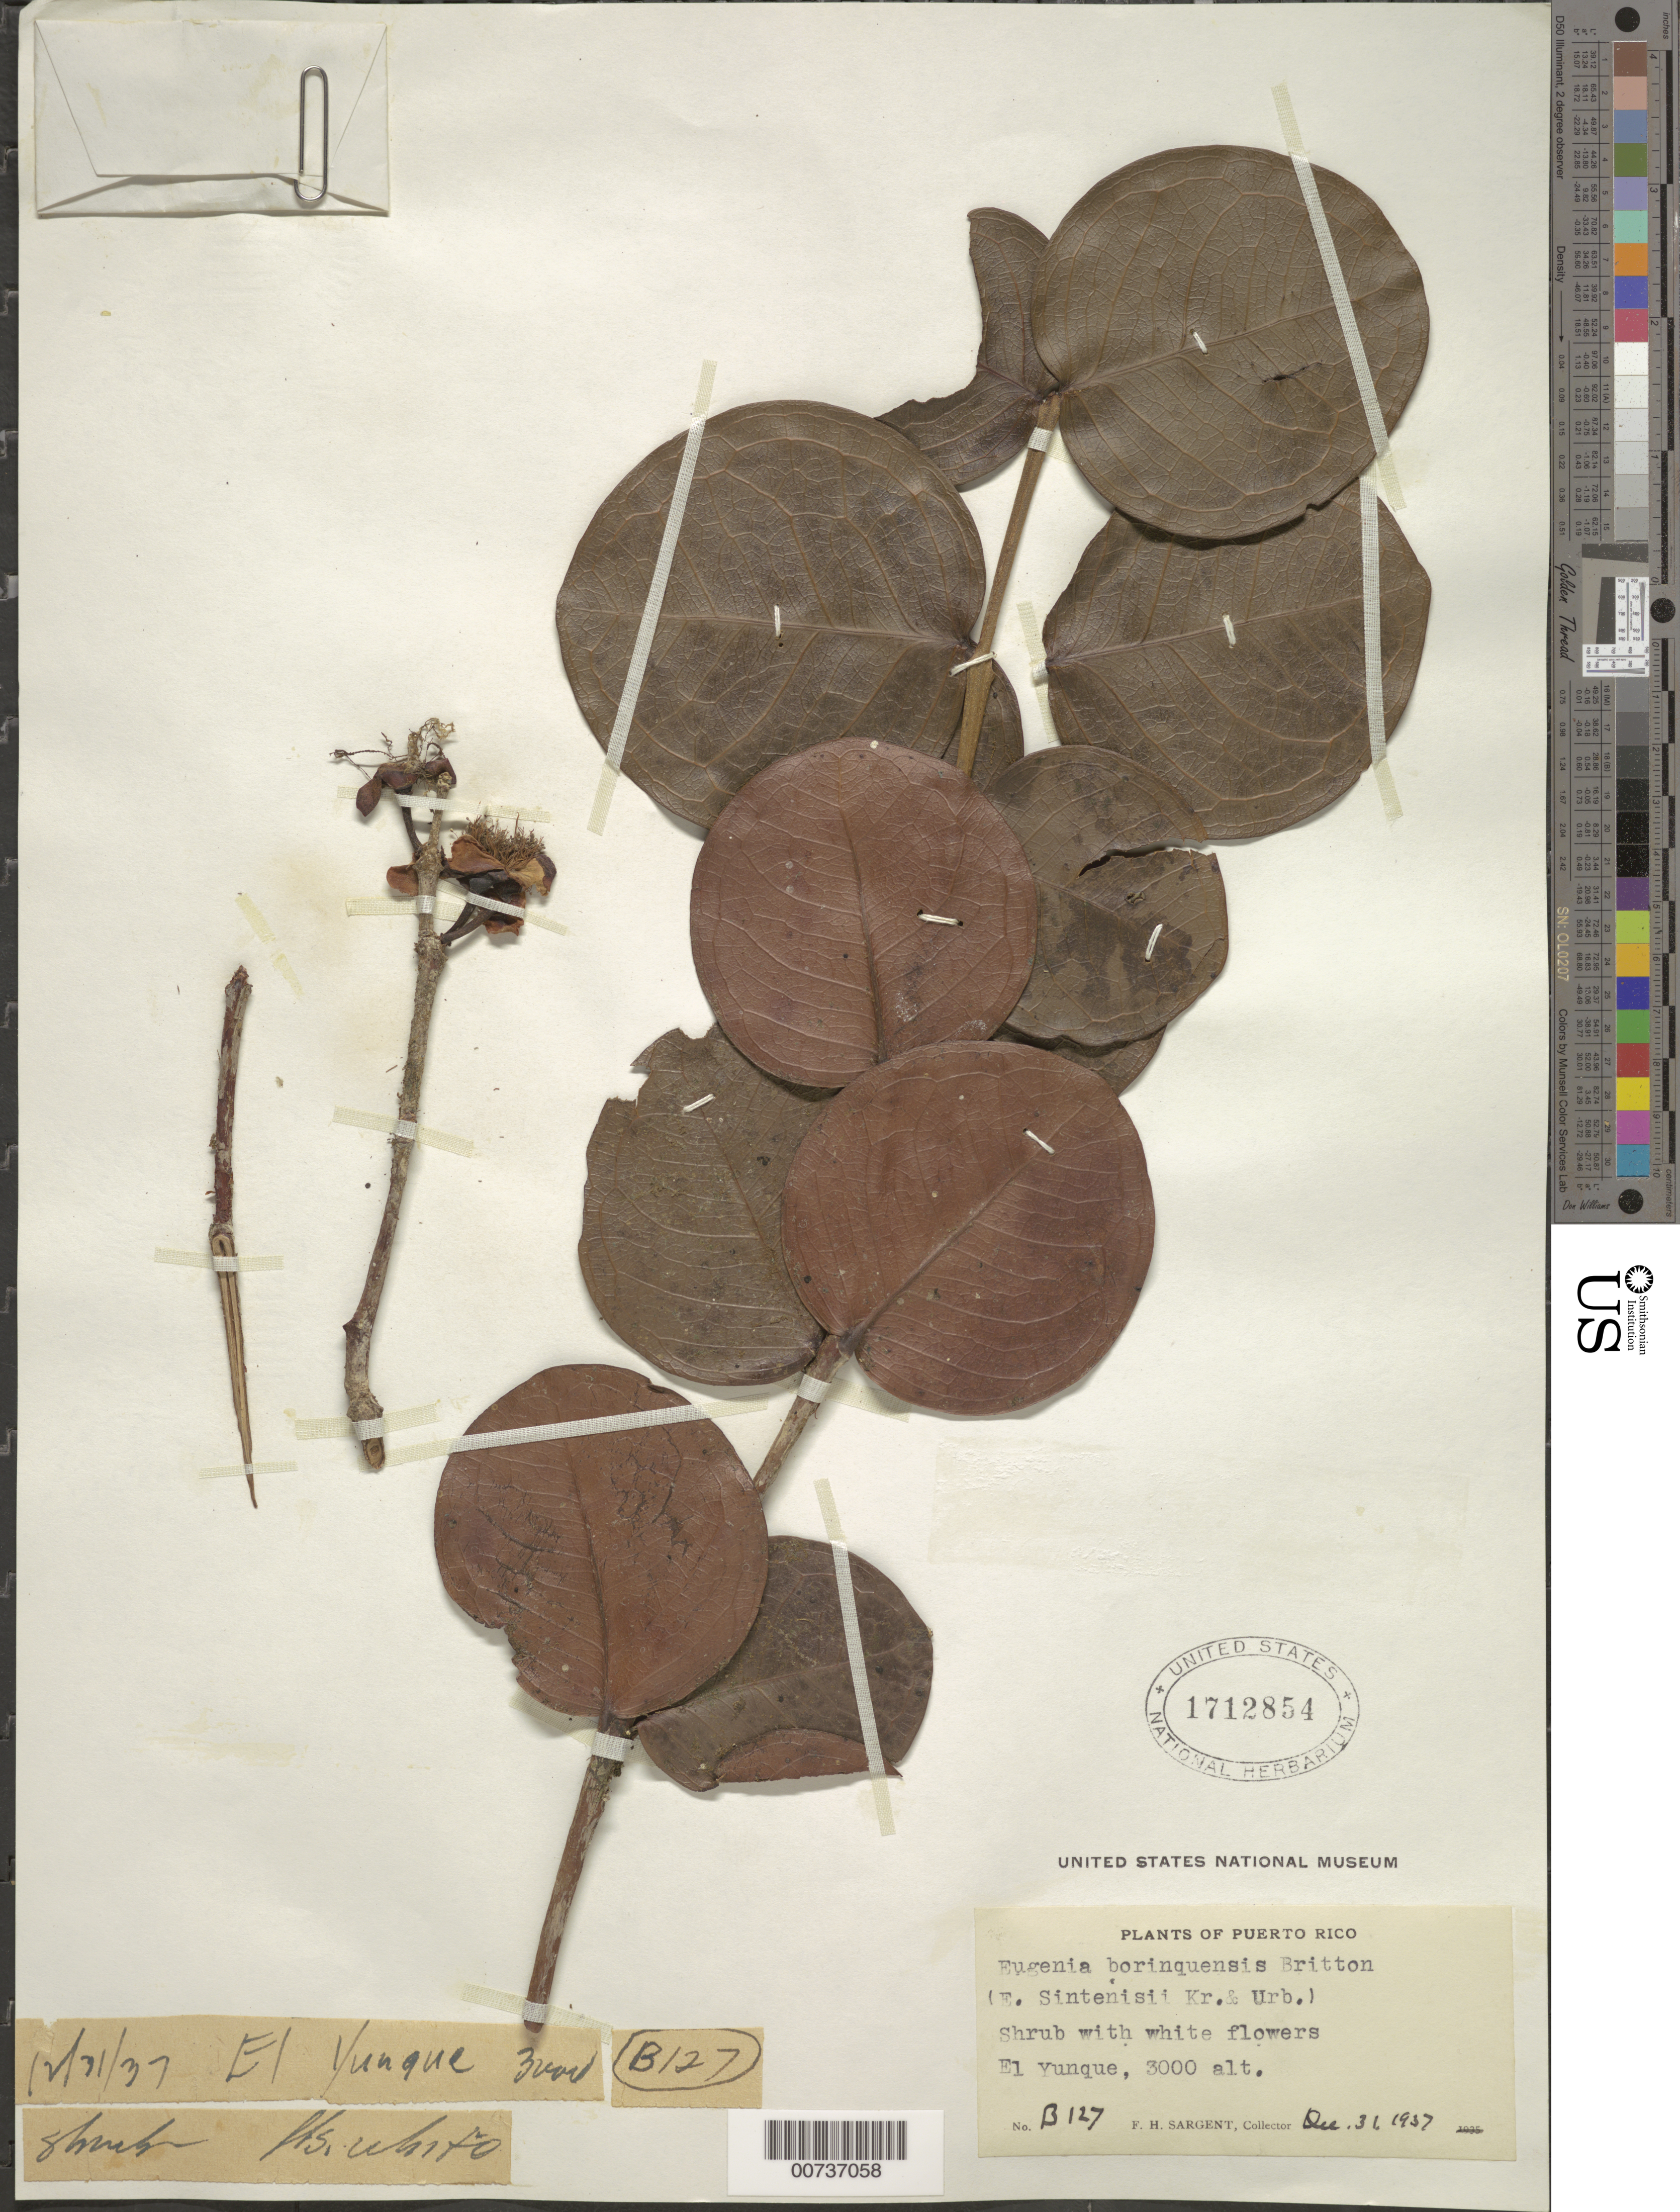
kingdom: Plantae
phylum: Tracheophyta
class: Magnoliopsida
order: Myrtales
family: Myrtaceae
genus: Eugenia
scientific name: Eugenia borinquensis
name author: Britton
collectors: F. H. Sargent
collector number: B127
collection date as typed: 31 Oct 1937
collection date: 1937-10-31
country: Puerto Rico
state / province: Río Grande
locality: El Yunque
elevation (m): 914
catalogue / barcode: US 1712854